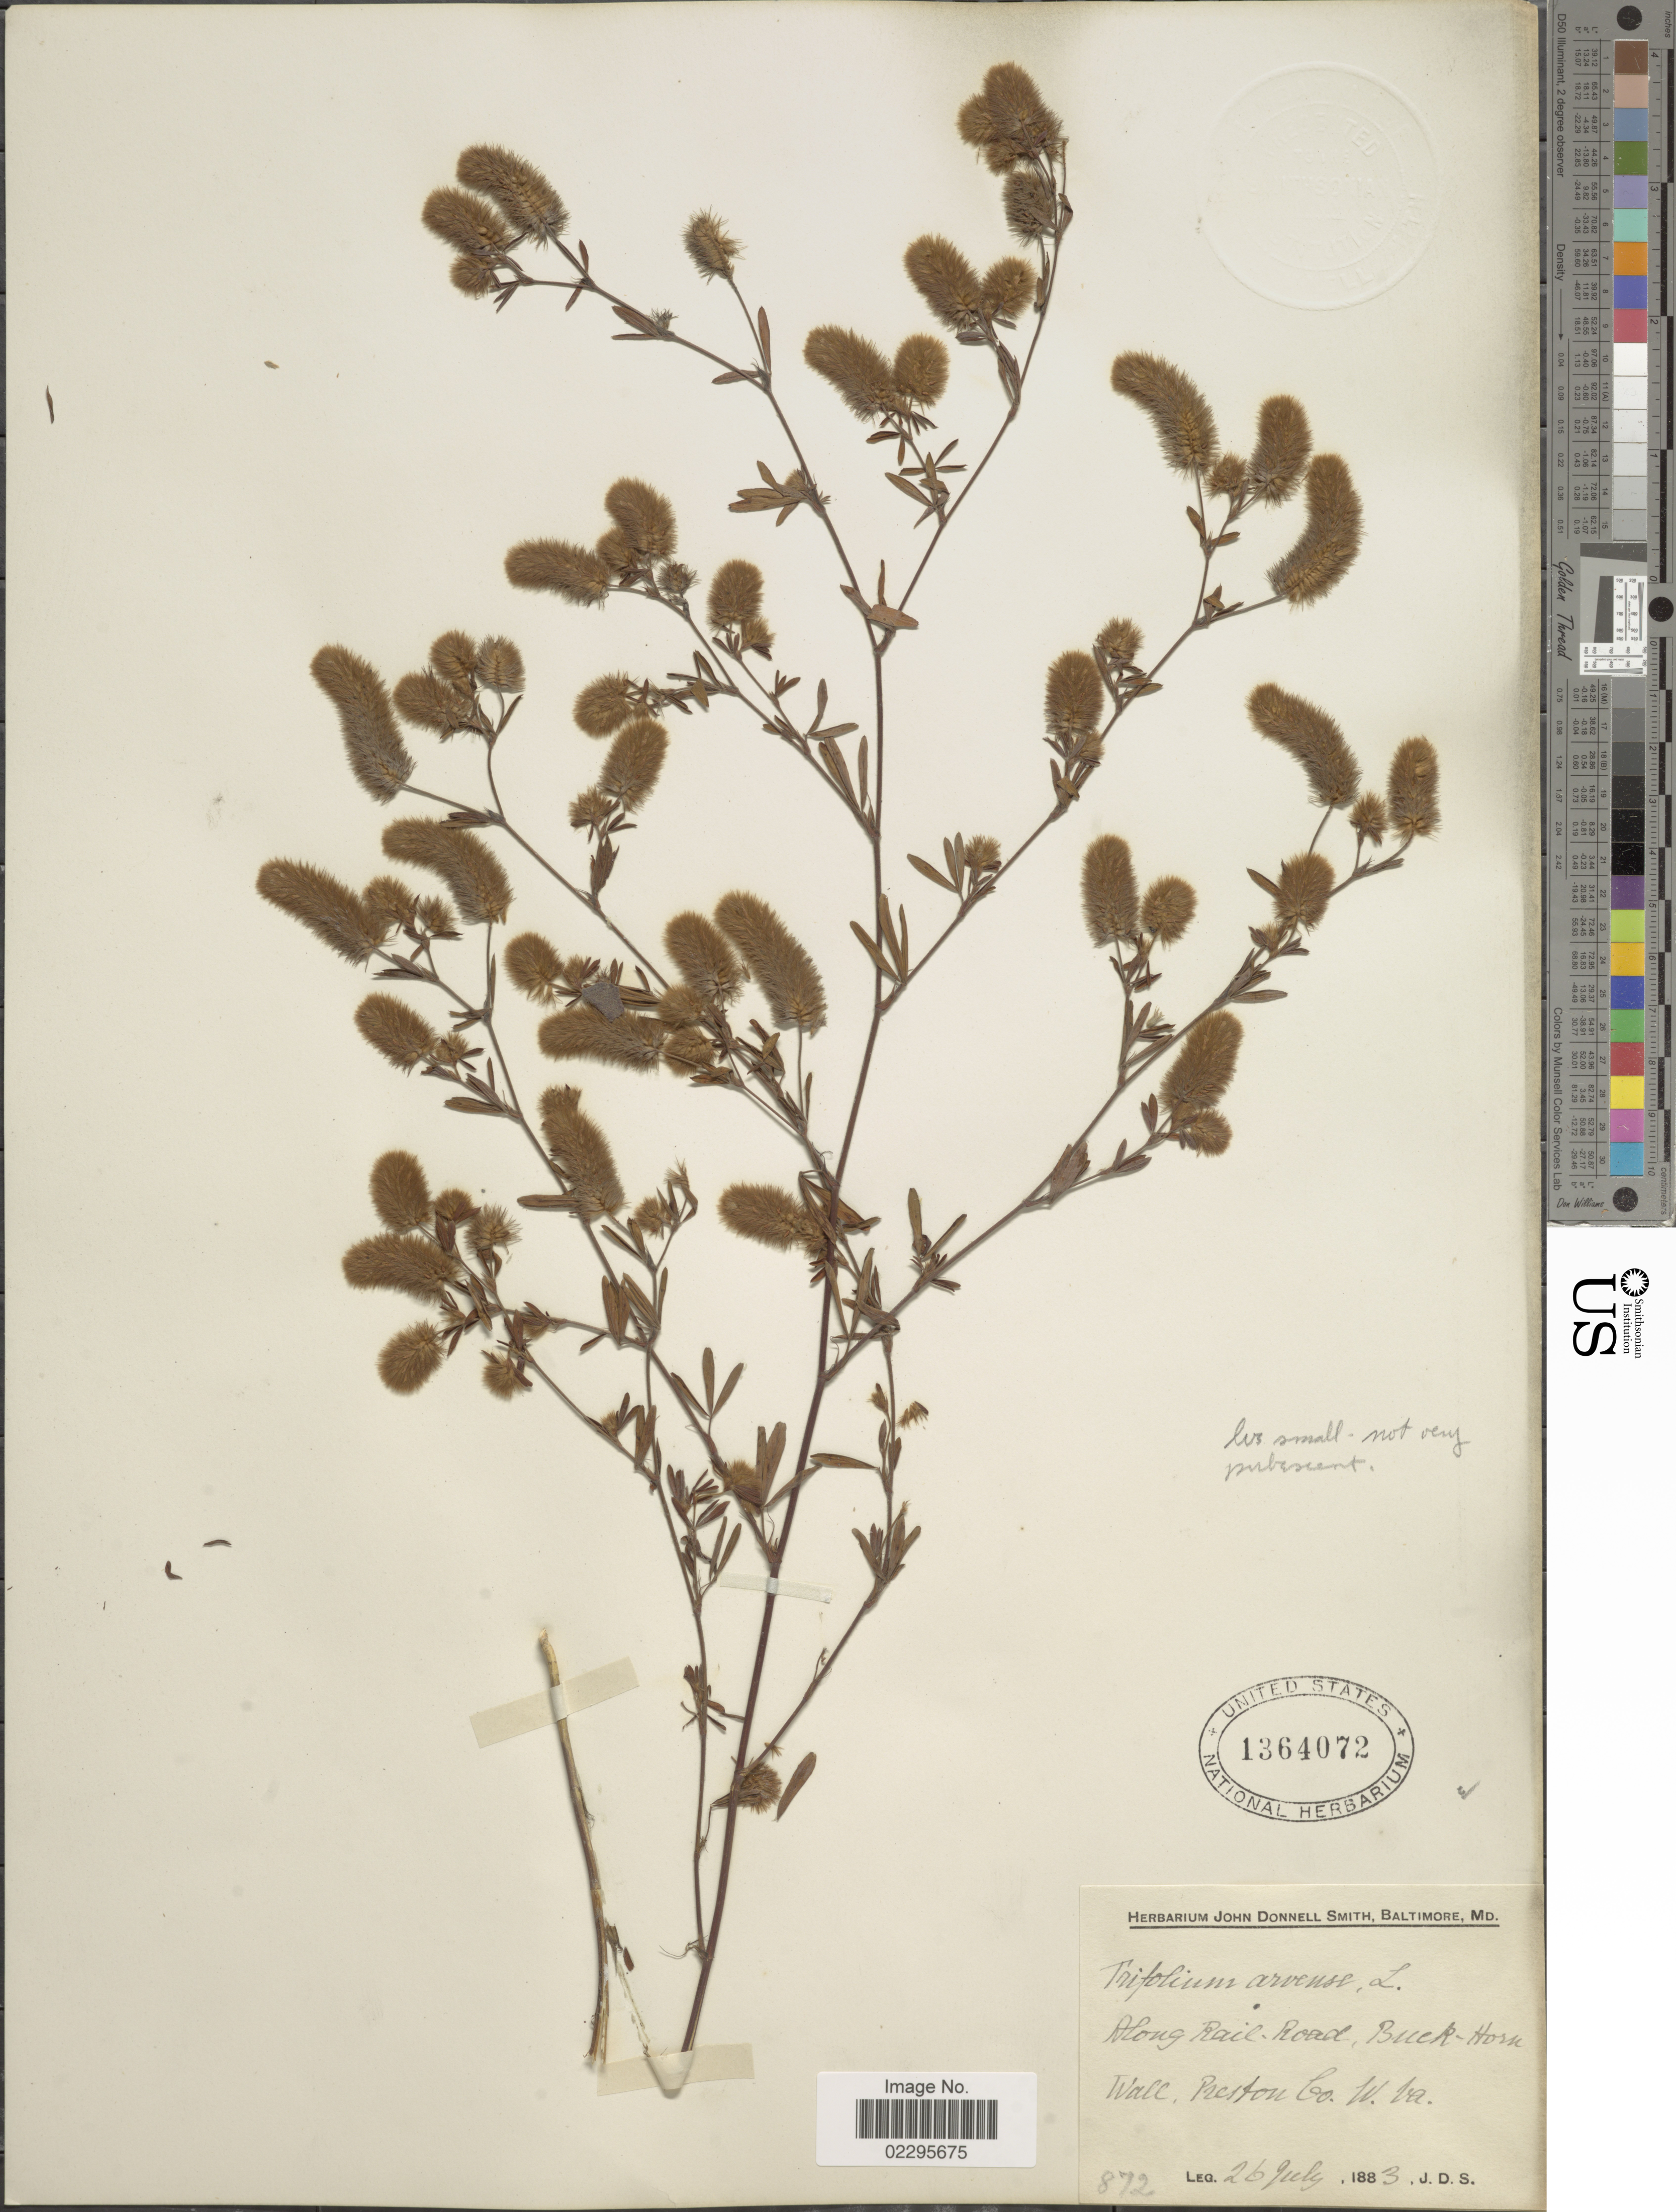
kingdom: Plantae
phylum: Tracheophyta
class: Magnoliopsida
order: Fabales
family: Fabaceae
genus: Trifolium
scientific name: Trifolium arvense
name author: L.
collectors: J. Donnell Smith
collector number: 872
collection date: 1883-06-26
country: United States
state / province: West Virginia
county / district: Preston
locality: Along rail road, Buck-Horn, Wall, Preston Co.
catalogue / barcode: US 1364072